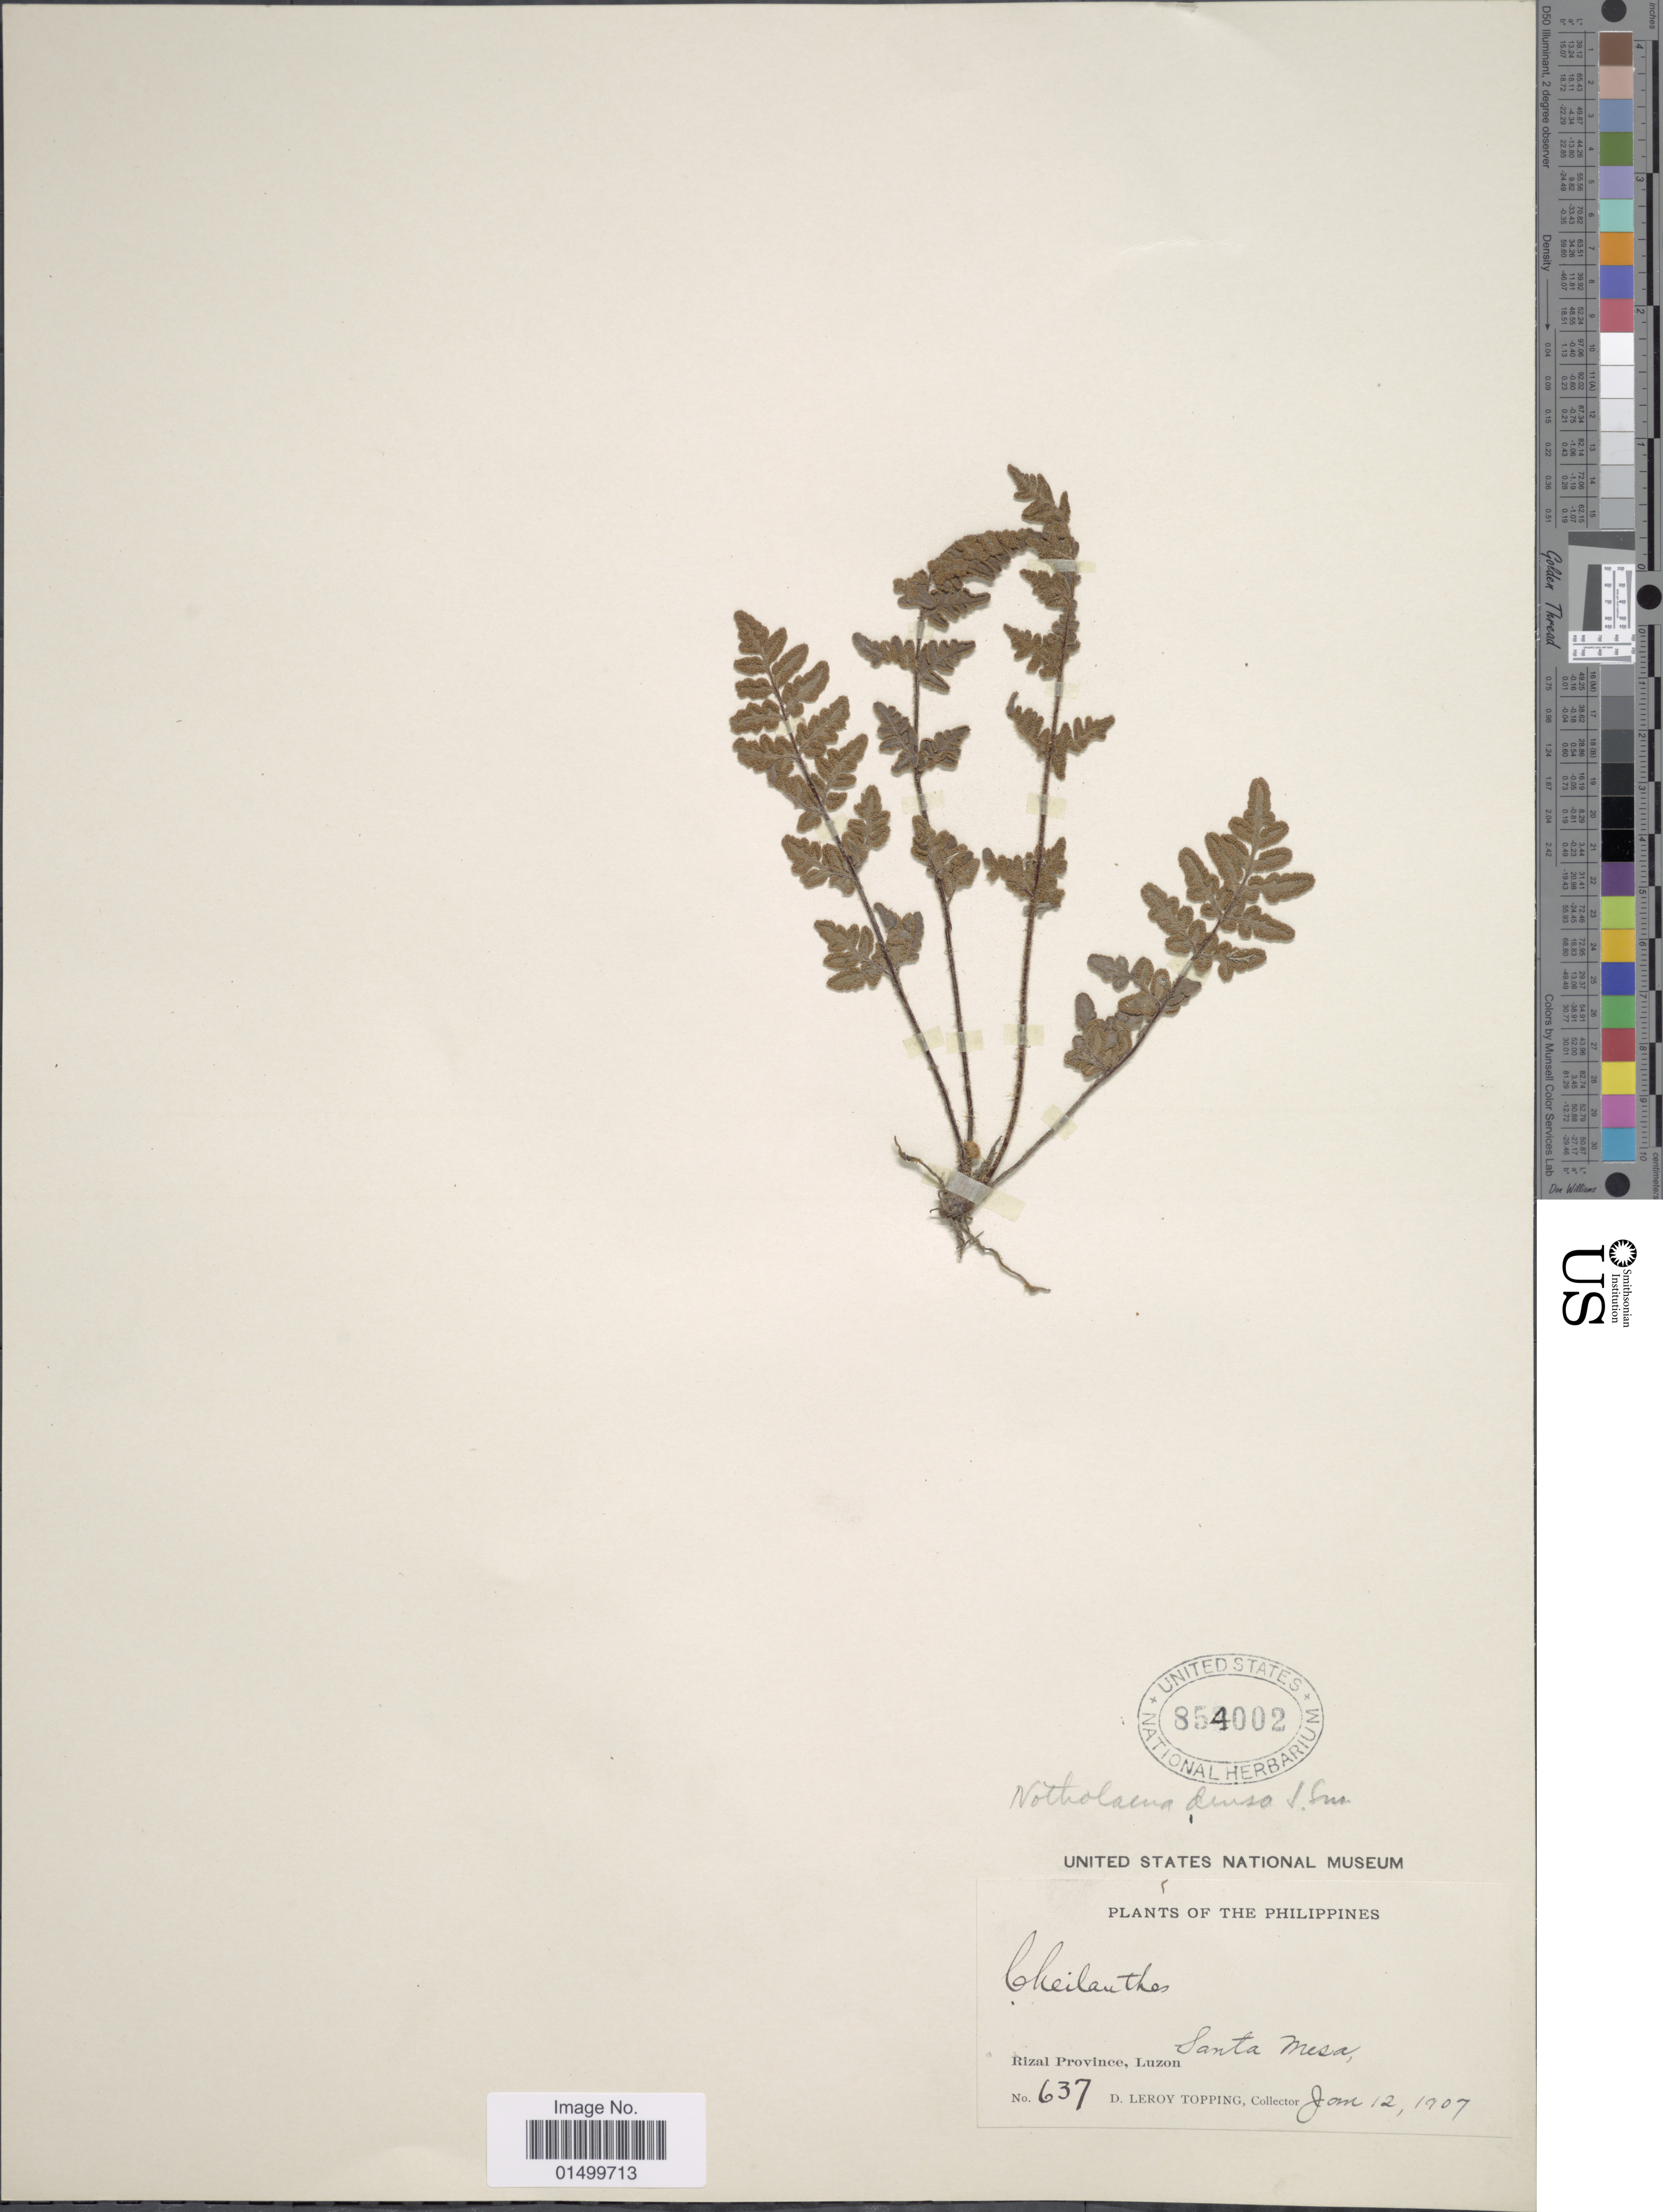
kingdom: Plantae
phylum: Tracheophyta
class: Polypodiopsida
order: Polypodiales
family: Pteridaceae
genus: Cheilanthes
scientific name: Cheilanthes hirsuta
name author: Link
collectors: D. L. Topping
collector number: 637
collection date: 1907-01-12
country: Philippines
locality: Santa Mesa, Rizal Province, Luzon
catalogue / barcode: US 854002